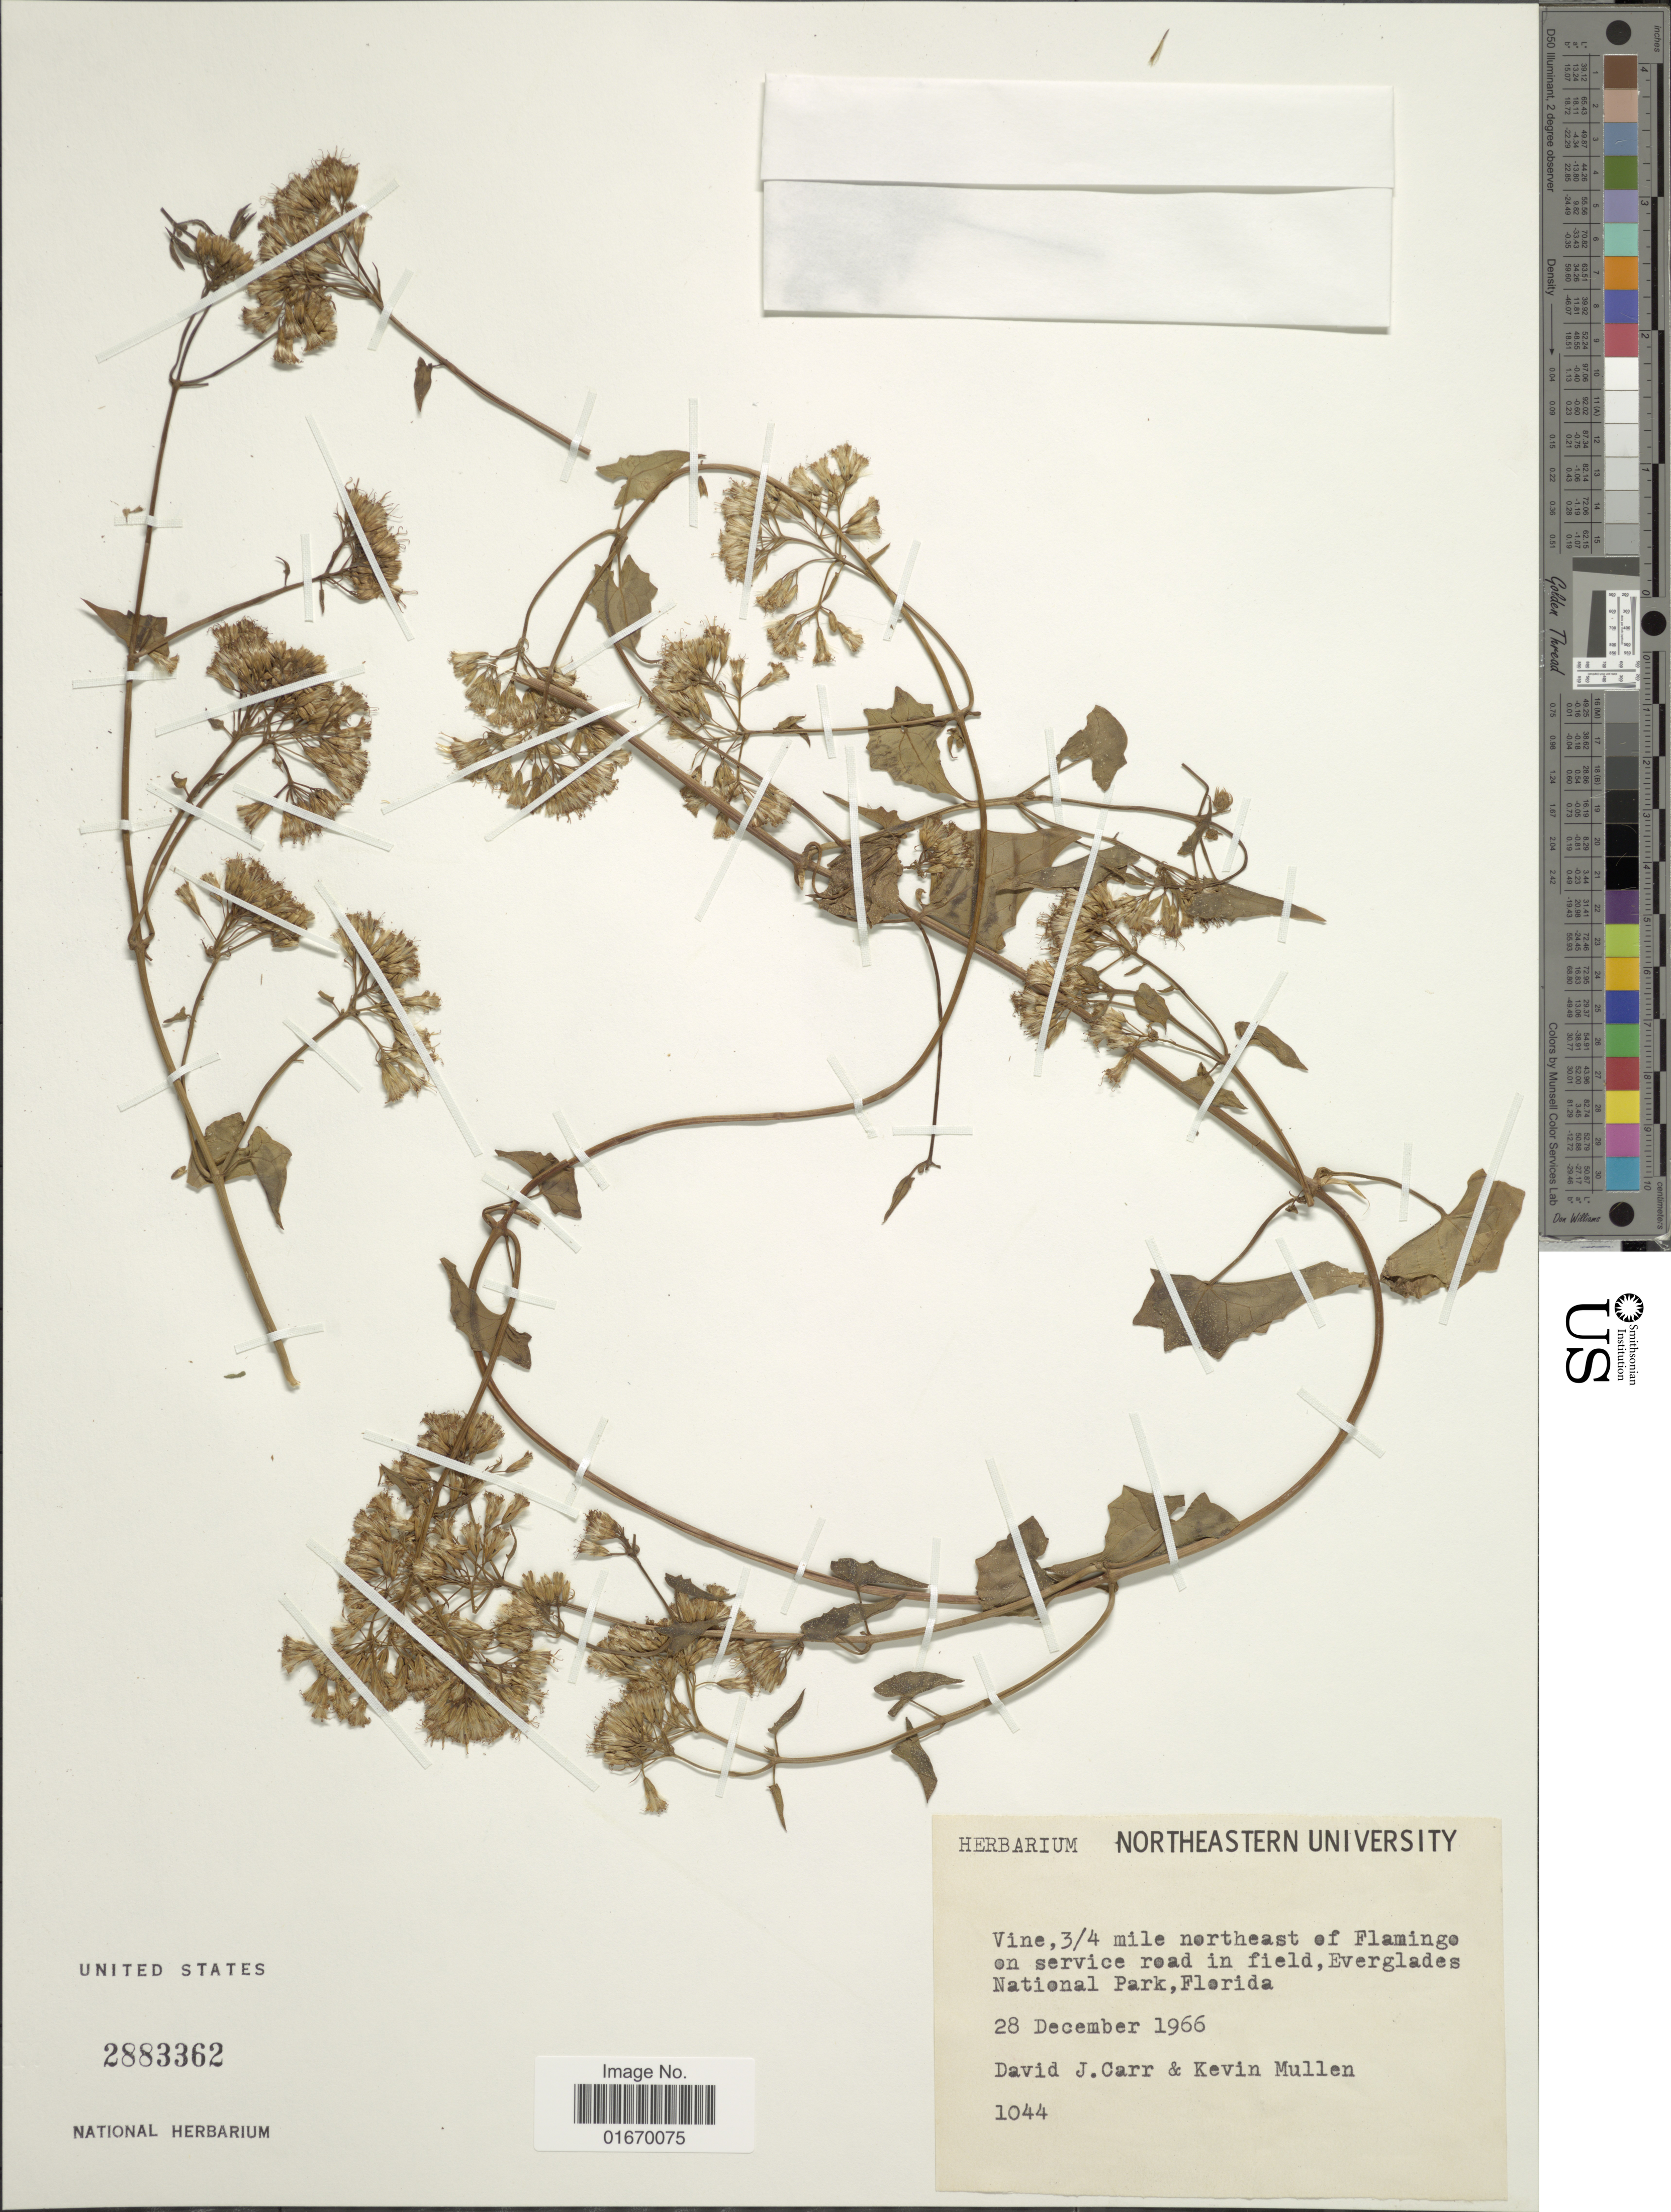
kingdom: Plantae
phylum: Tracheophyta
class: Magnoliopsida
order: Asterales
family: Asteraceae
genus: Mikania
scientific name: Mikania micrantha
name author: Kunth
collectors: D. J. Carr & K. Mullen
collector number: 1044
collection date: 1966-12-28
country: United States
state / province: Florida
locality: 3/4 mile northeast of Flamingo on service road in field, Everglades National Park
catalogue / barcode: US 2883362